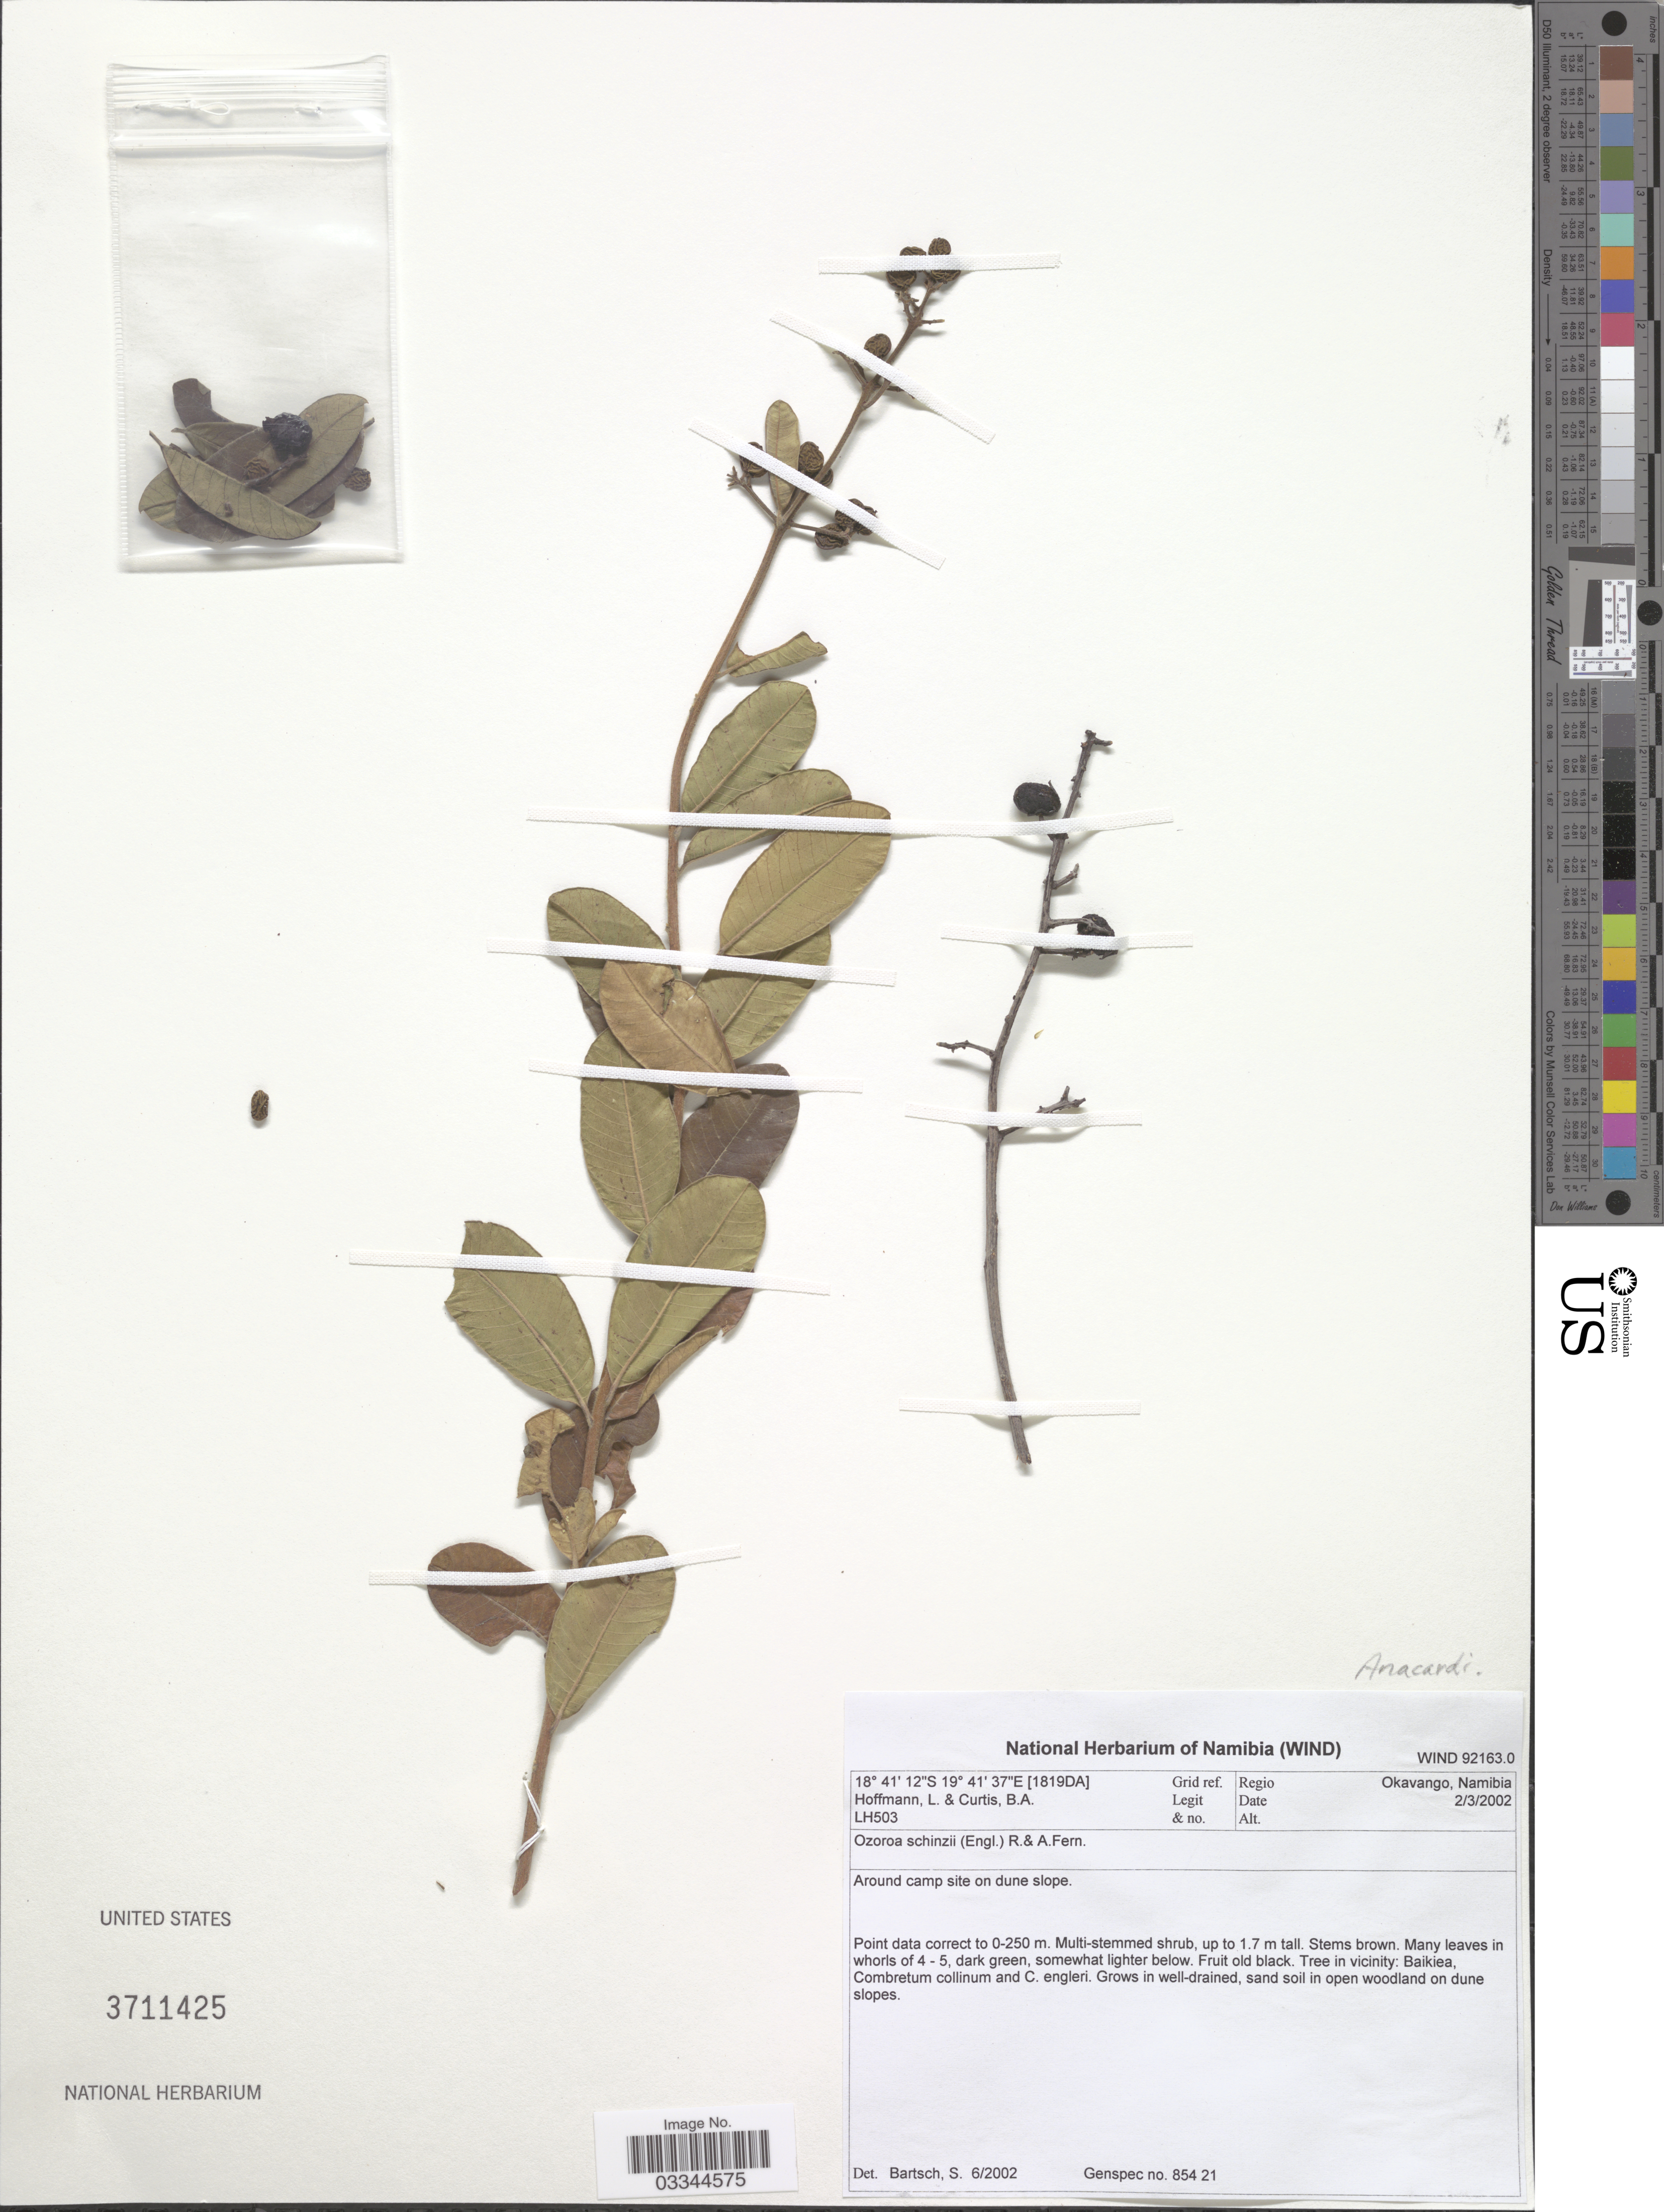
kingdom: Plantae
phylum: Tracheophyta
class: Magnoliopsida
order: Sapindales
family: Anacardiaceae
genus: Ozoroa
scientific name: Ozoroa schinzii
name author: (Engl.) R. Fern. & A. Fern.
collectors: L. Hoffmann & B. A. Curtis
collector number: LH503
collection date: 2002-03-02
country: Namibia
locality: [1819DA] Grid ref. Regio Okavango, Namibia. Around camp site on dune slope.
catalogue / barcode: US 3711425